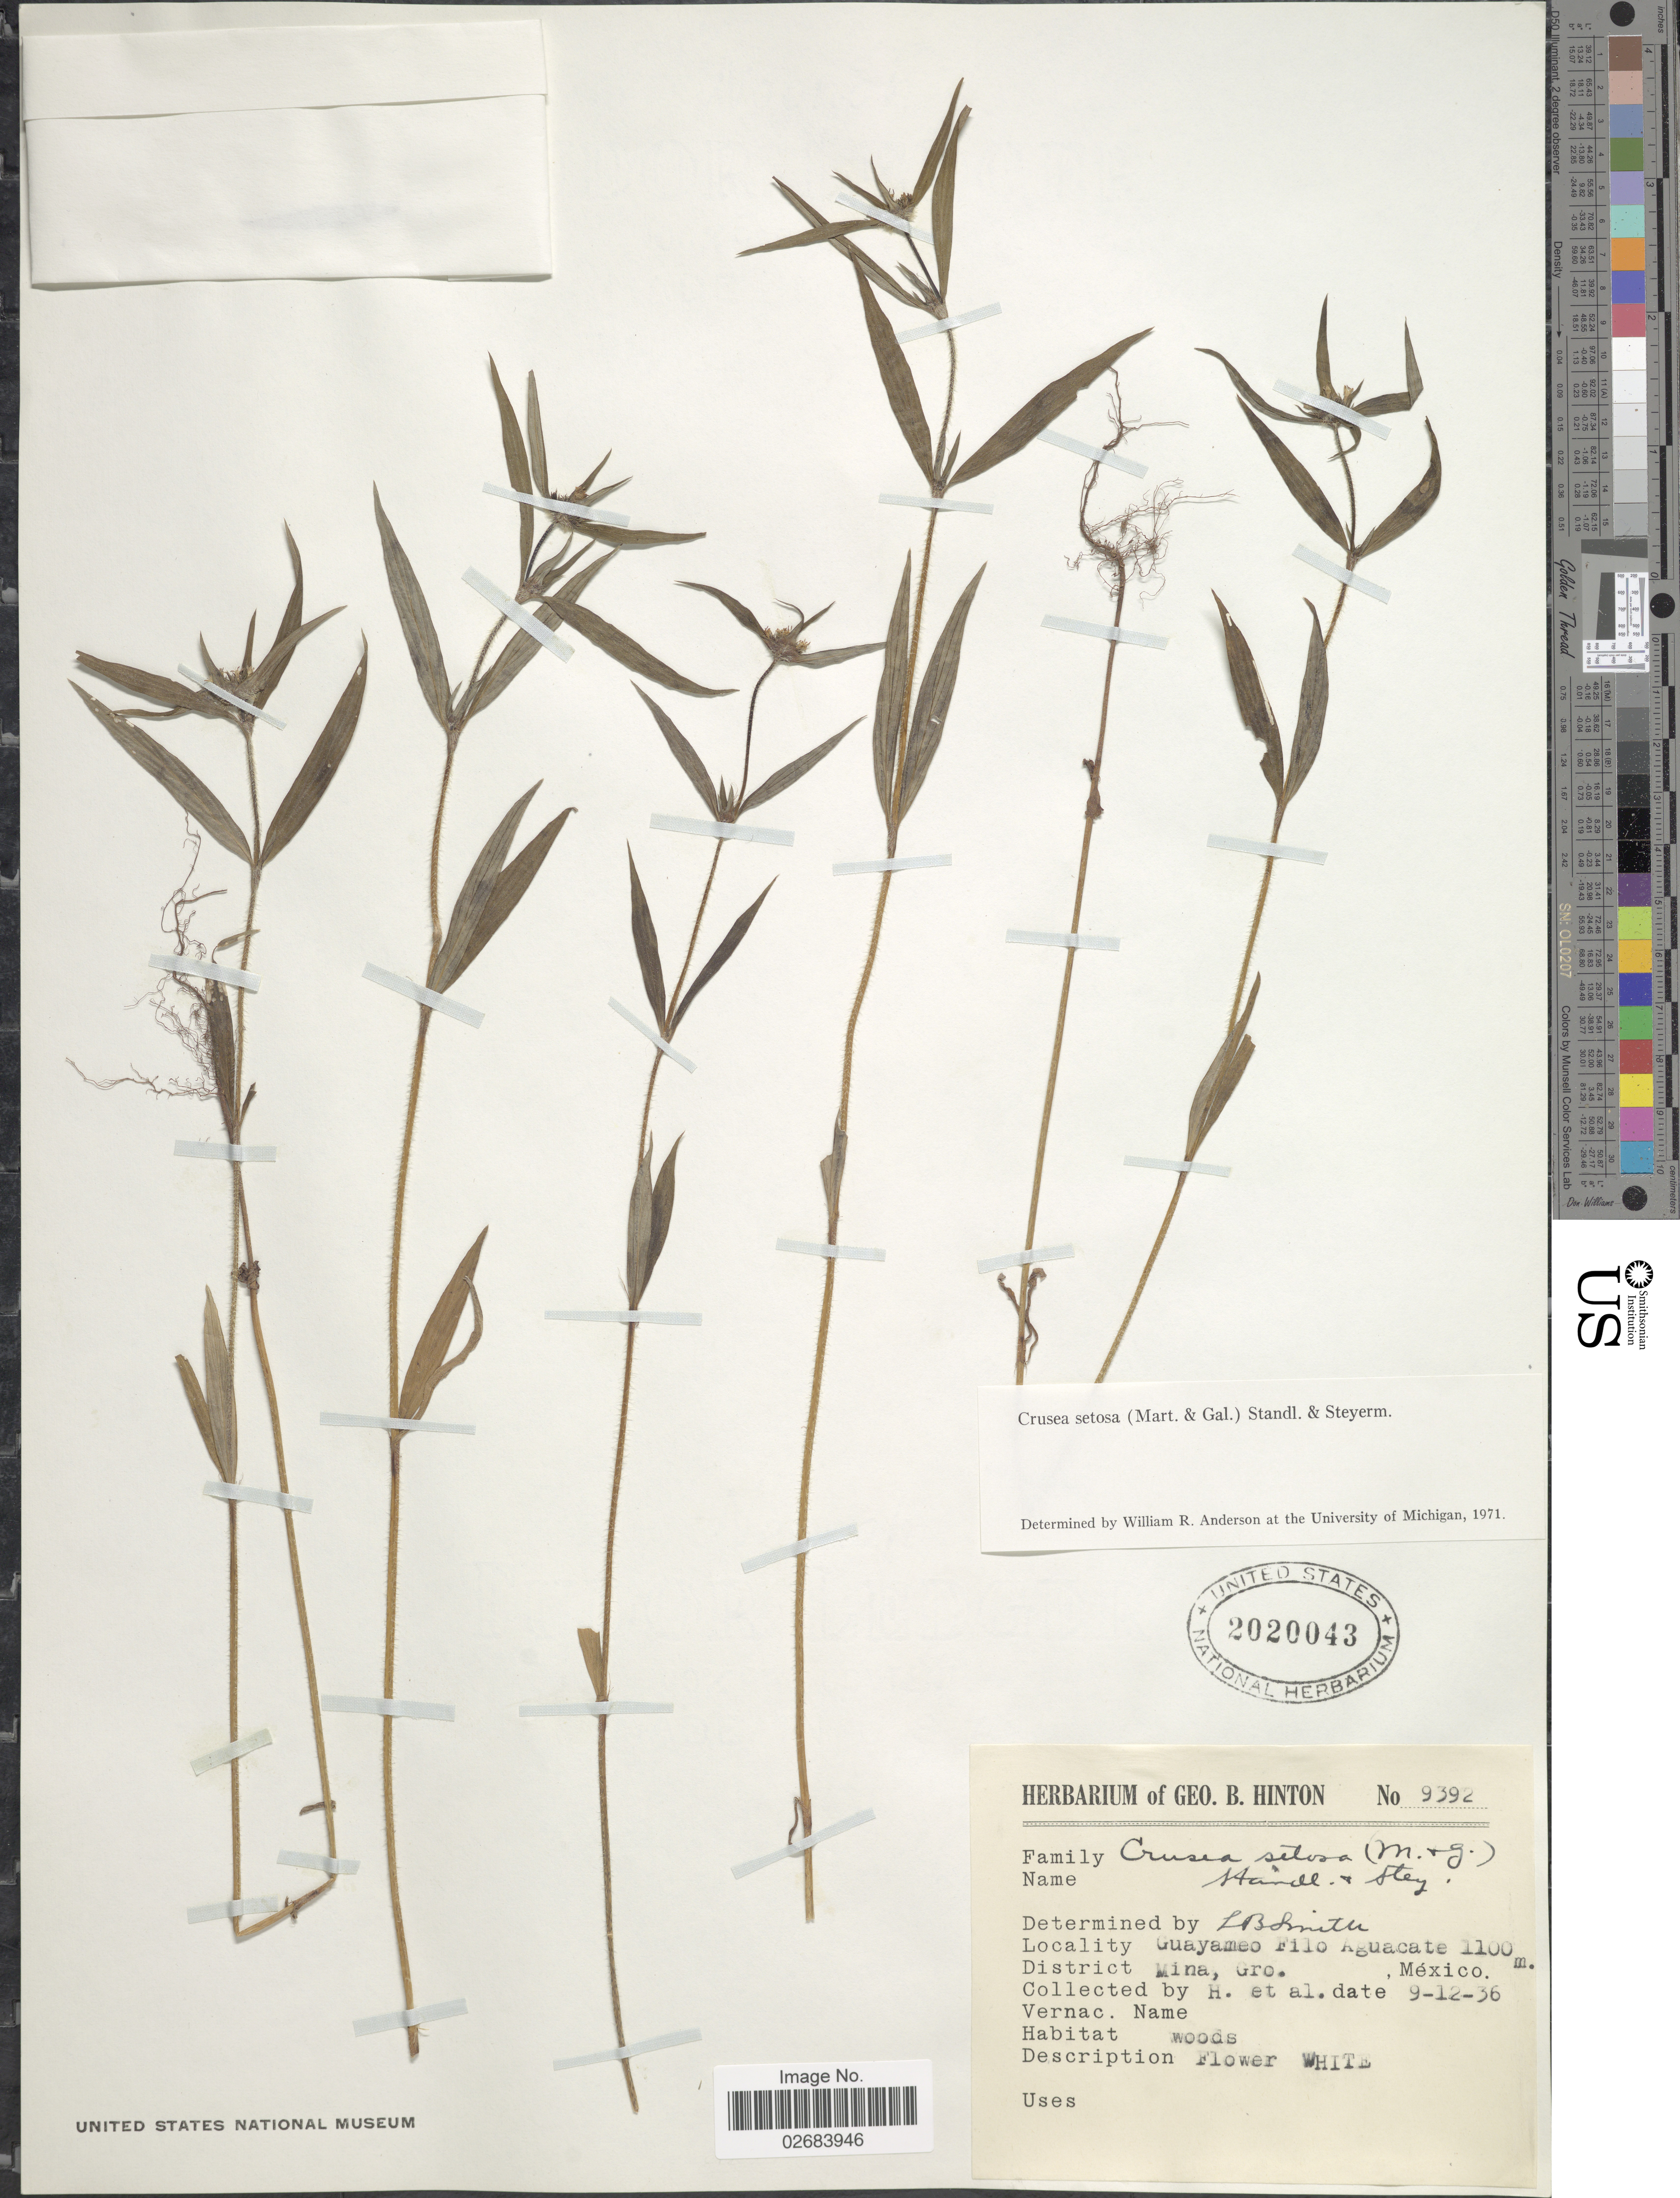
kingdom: Plantae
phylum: Tracheophyta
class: Magnoliopsida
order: Gentianales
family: Rubiaceae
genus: Crusea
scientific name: Crusea setosa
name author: (M. Martens & Galeotti) Standl. & Steyerm.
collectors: G. B. Hinton & et al.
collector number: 9392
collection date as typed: Transcribed d/m/y: 12/9/36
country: Mexico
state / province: Guerrero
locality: Guayameo Filo Aguacate, District Mina.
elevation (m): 1100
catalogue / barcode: US 2020043